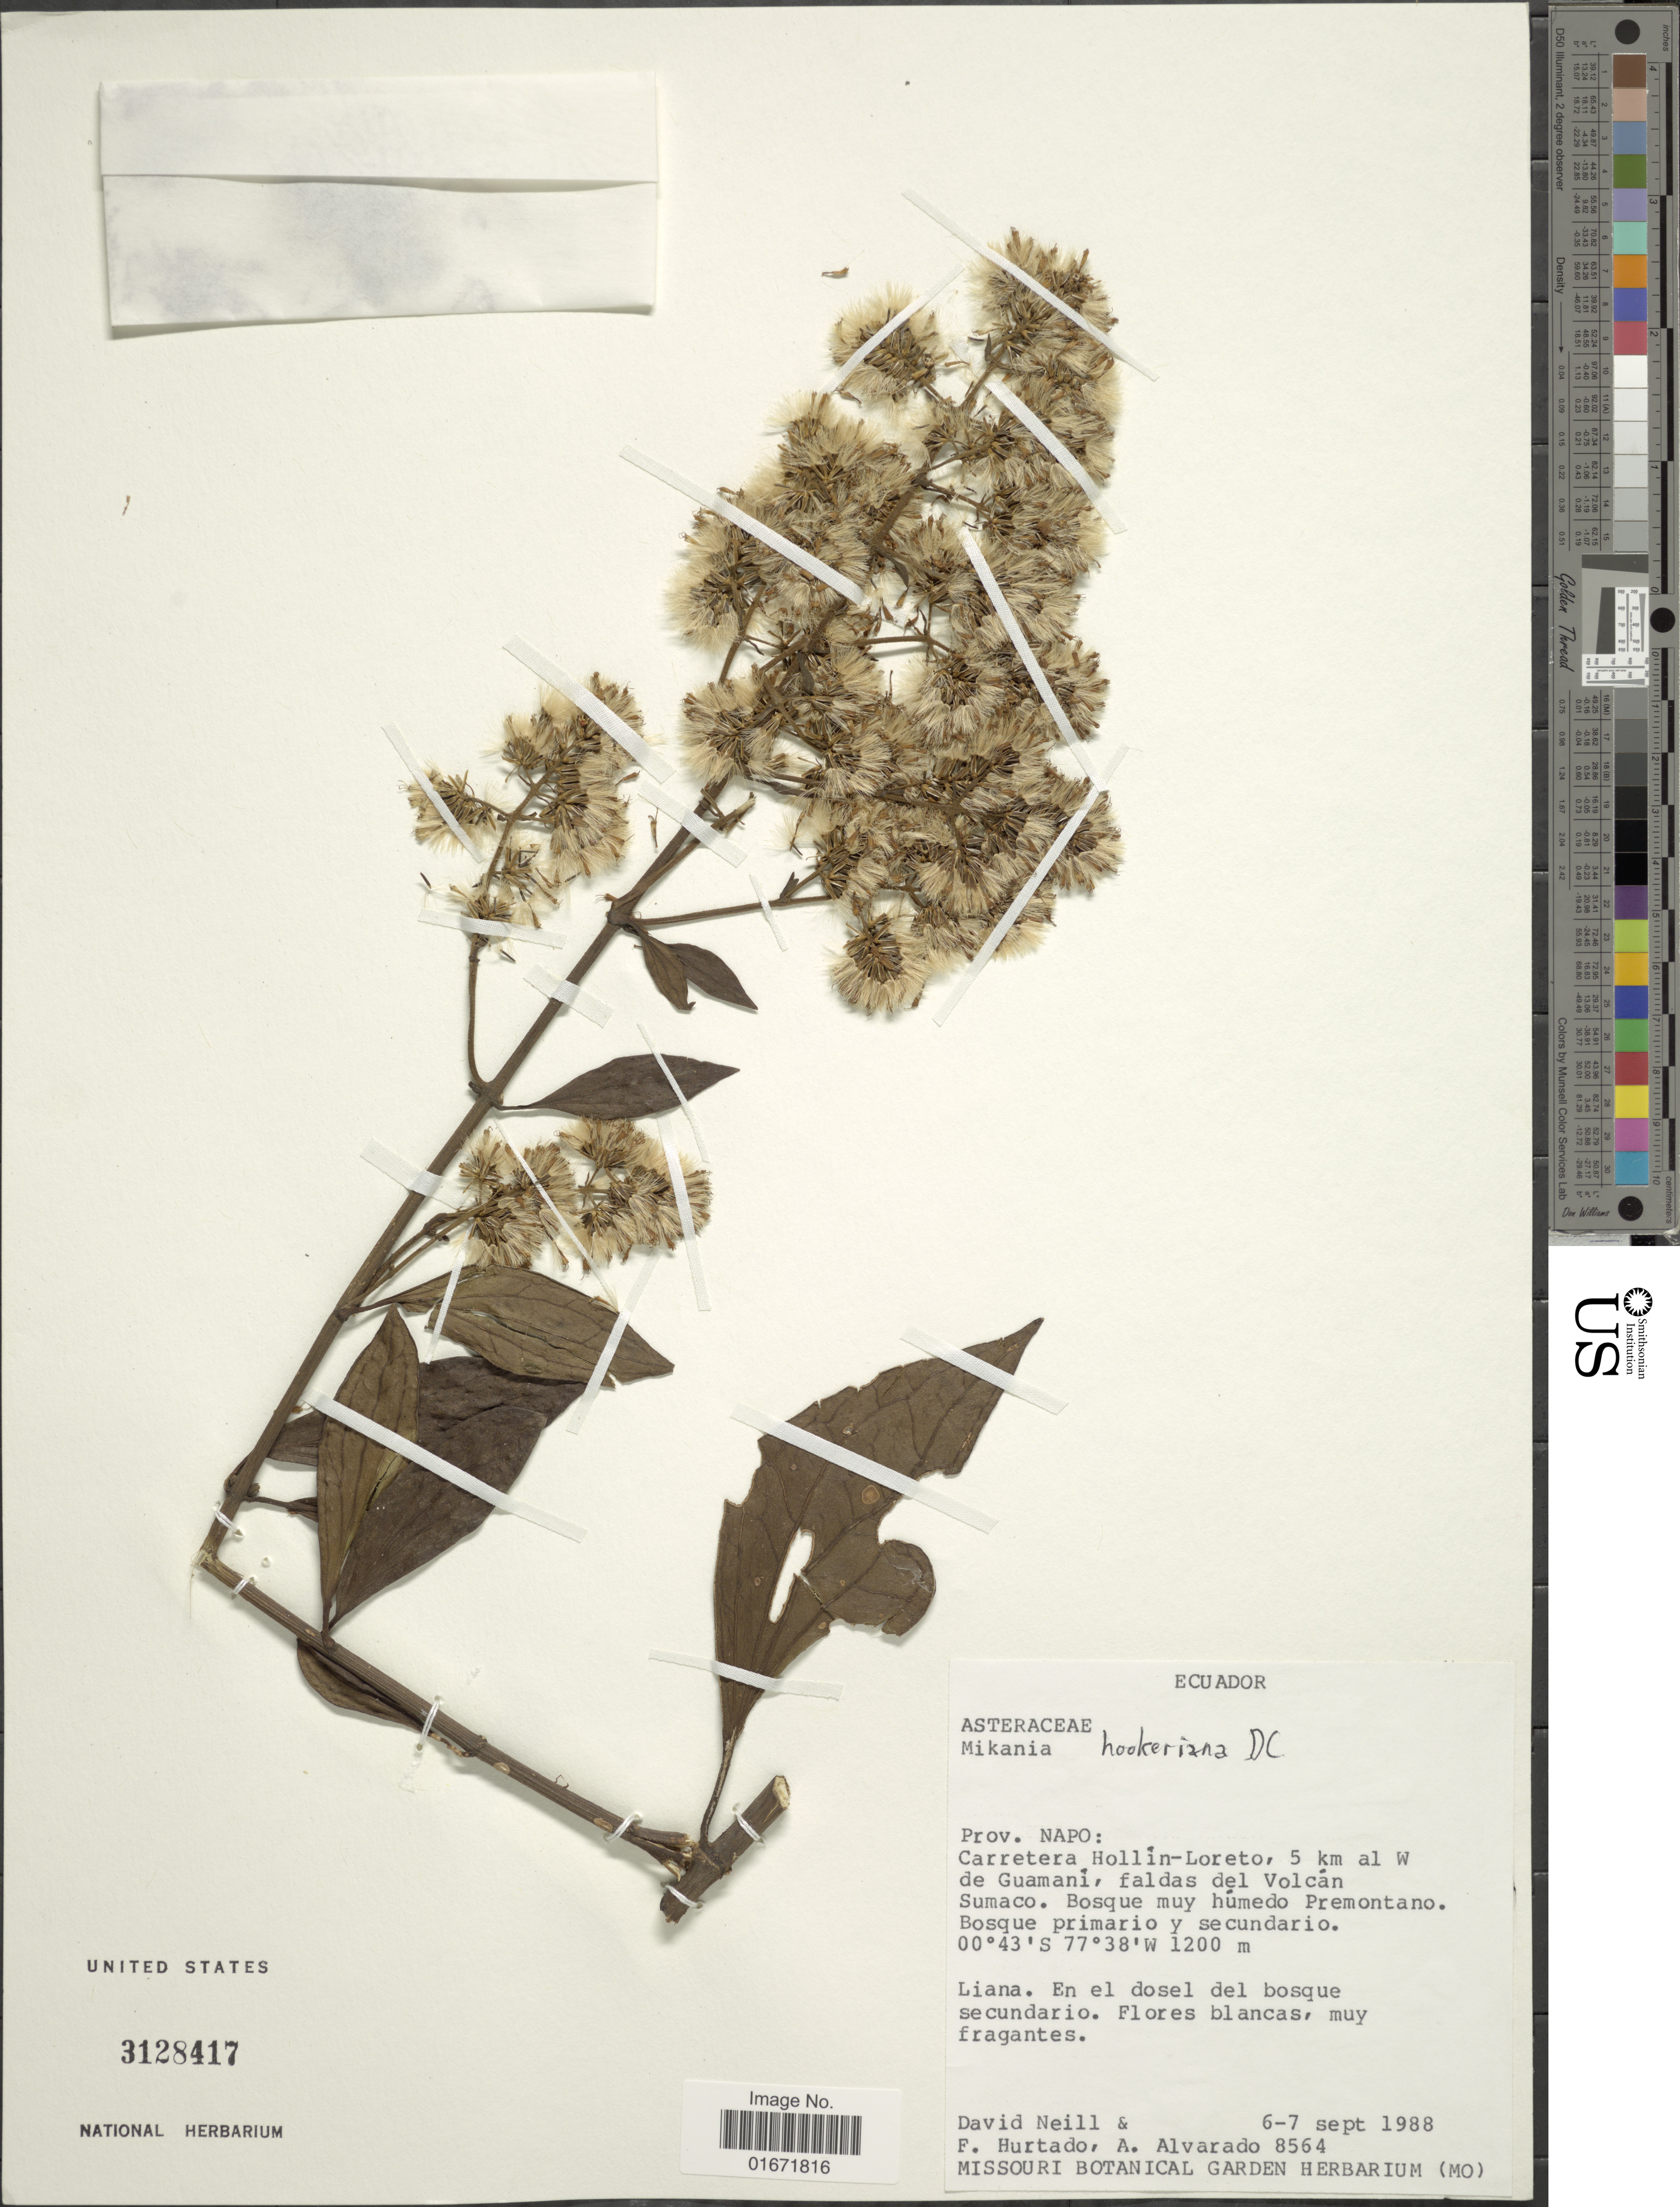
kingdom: Plantae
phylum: Tracheophyta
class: Magnoliopsida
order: Asterales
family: Asteraceae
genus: Mikania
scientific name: Mikania hookeriana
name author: DC.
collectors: D. A. Neill, F. Hurtado & A. Alvarado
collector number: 8564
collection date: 1988-09-06/1988-09-07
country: Ecuador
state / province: Napo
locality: Prov. Napo: Carretera Hollin-Loreto, 5 km al W de Guamani, faldas del Volcán Sumaco. Bosque muy húmedo Premontano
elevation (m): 1200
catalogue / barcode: US 3128417